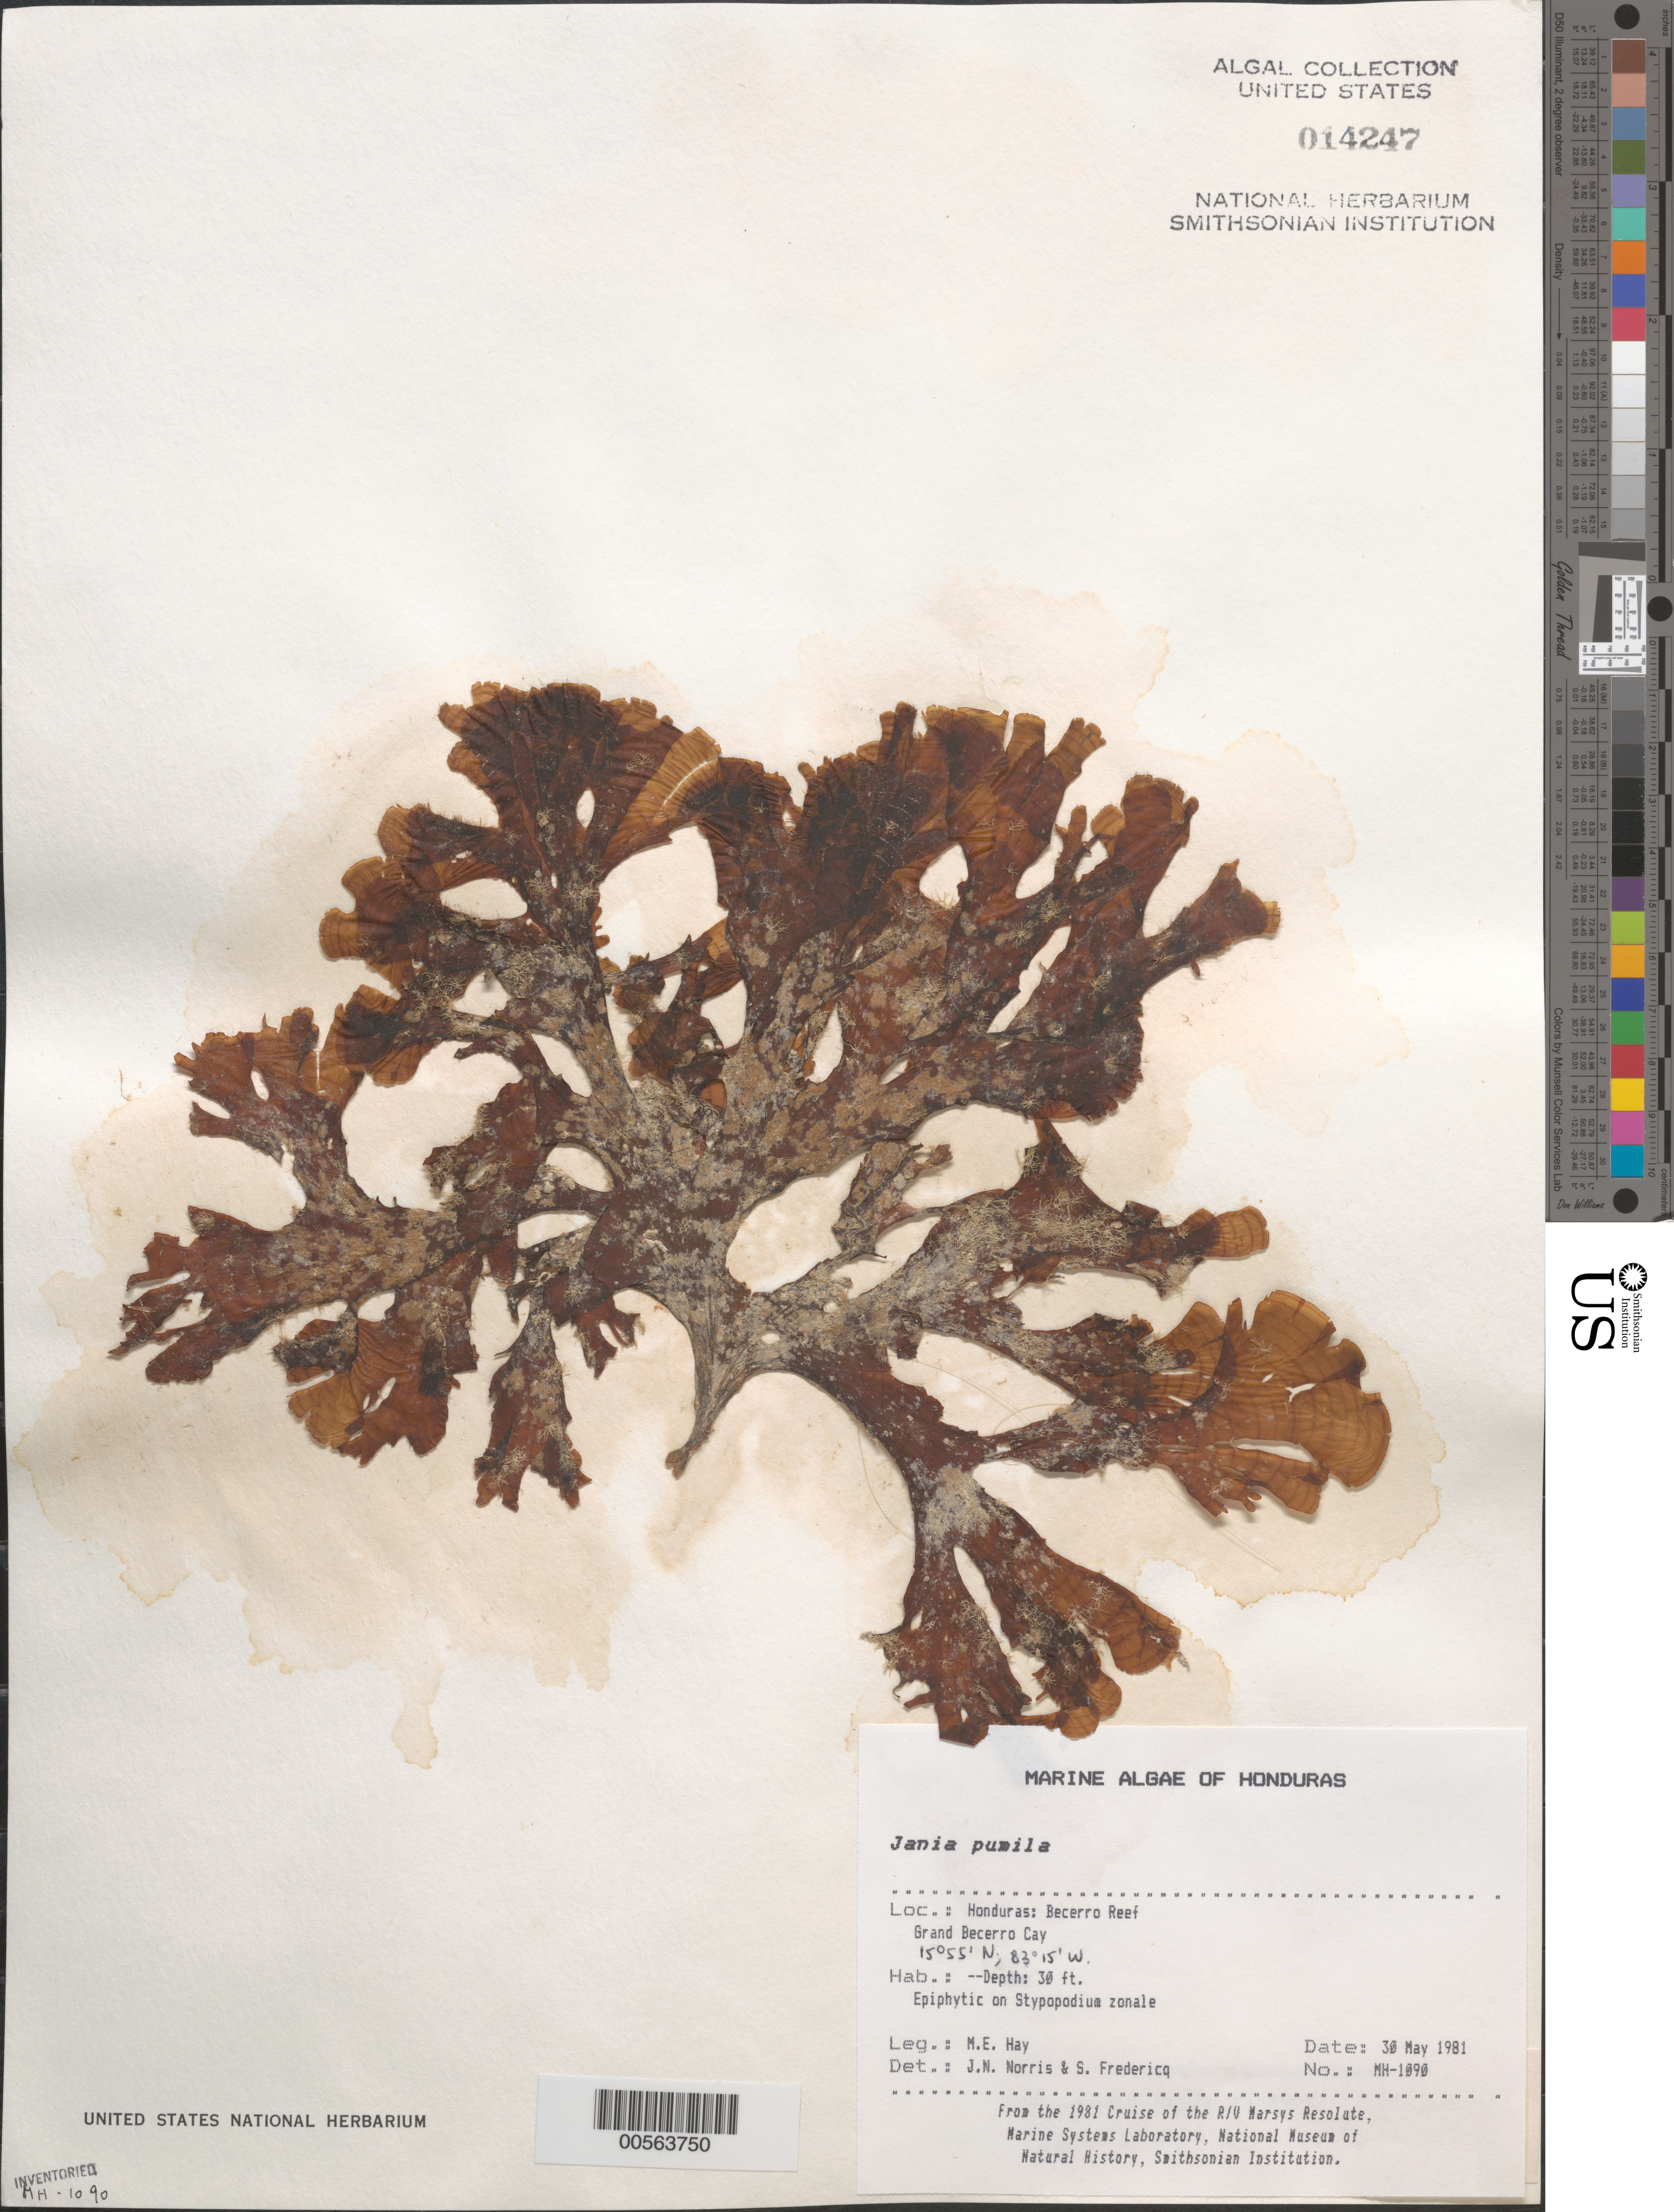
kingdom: Plantae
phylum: Rhodophyta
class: Florideophyceae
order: Corallinales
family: Corallinaceae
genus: Jania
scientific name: Jania pumila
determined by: Norris, J. N.; Fredericq, S.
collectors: M. E. Hay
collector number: MEH-1090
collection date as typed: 30 May 1981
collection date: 1981-05-30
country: Honduras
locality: Becerro reef, grand becerro cay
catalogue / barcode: US 14247